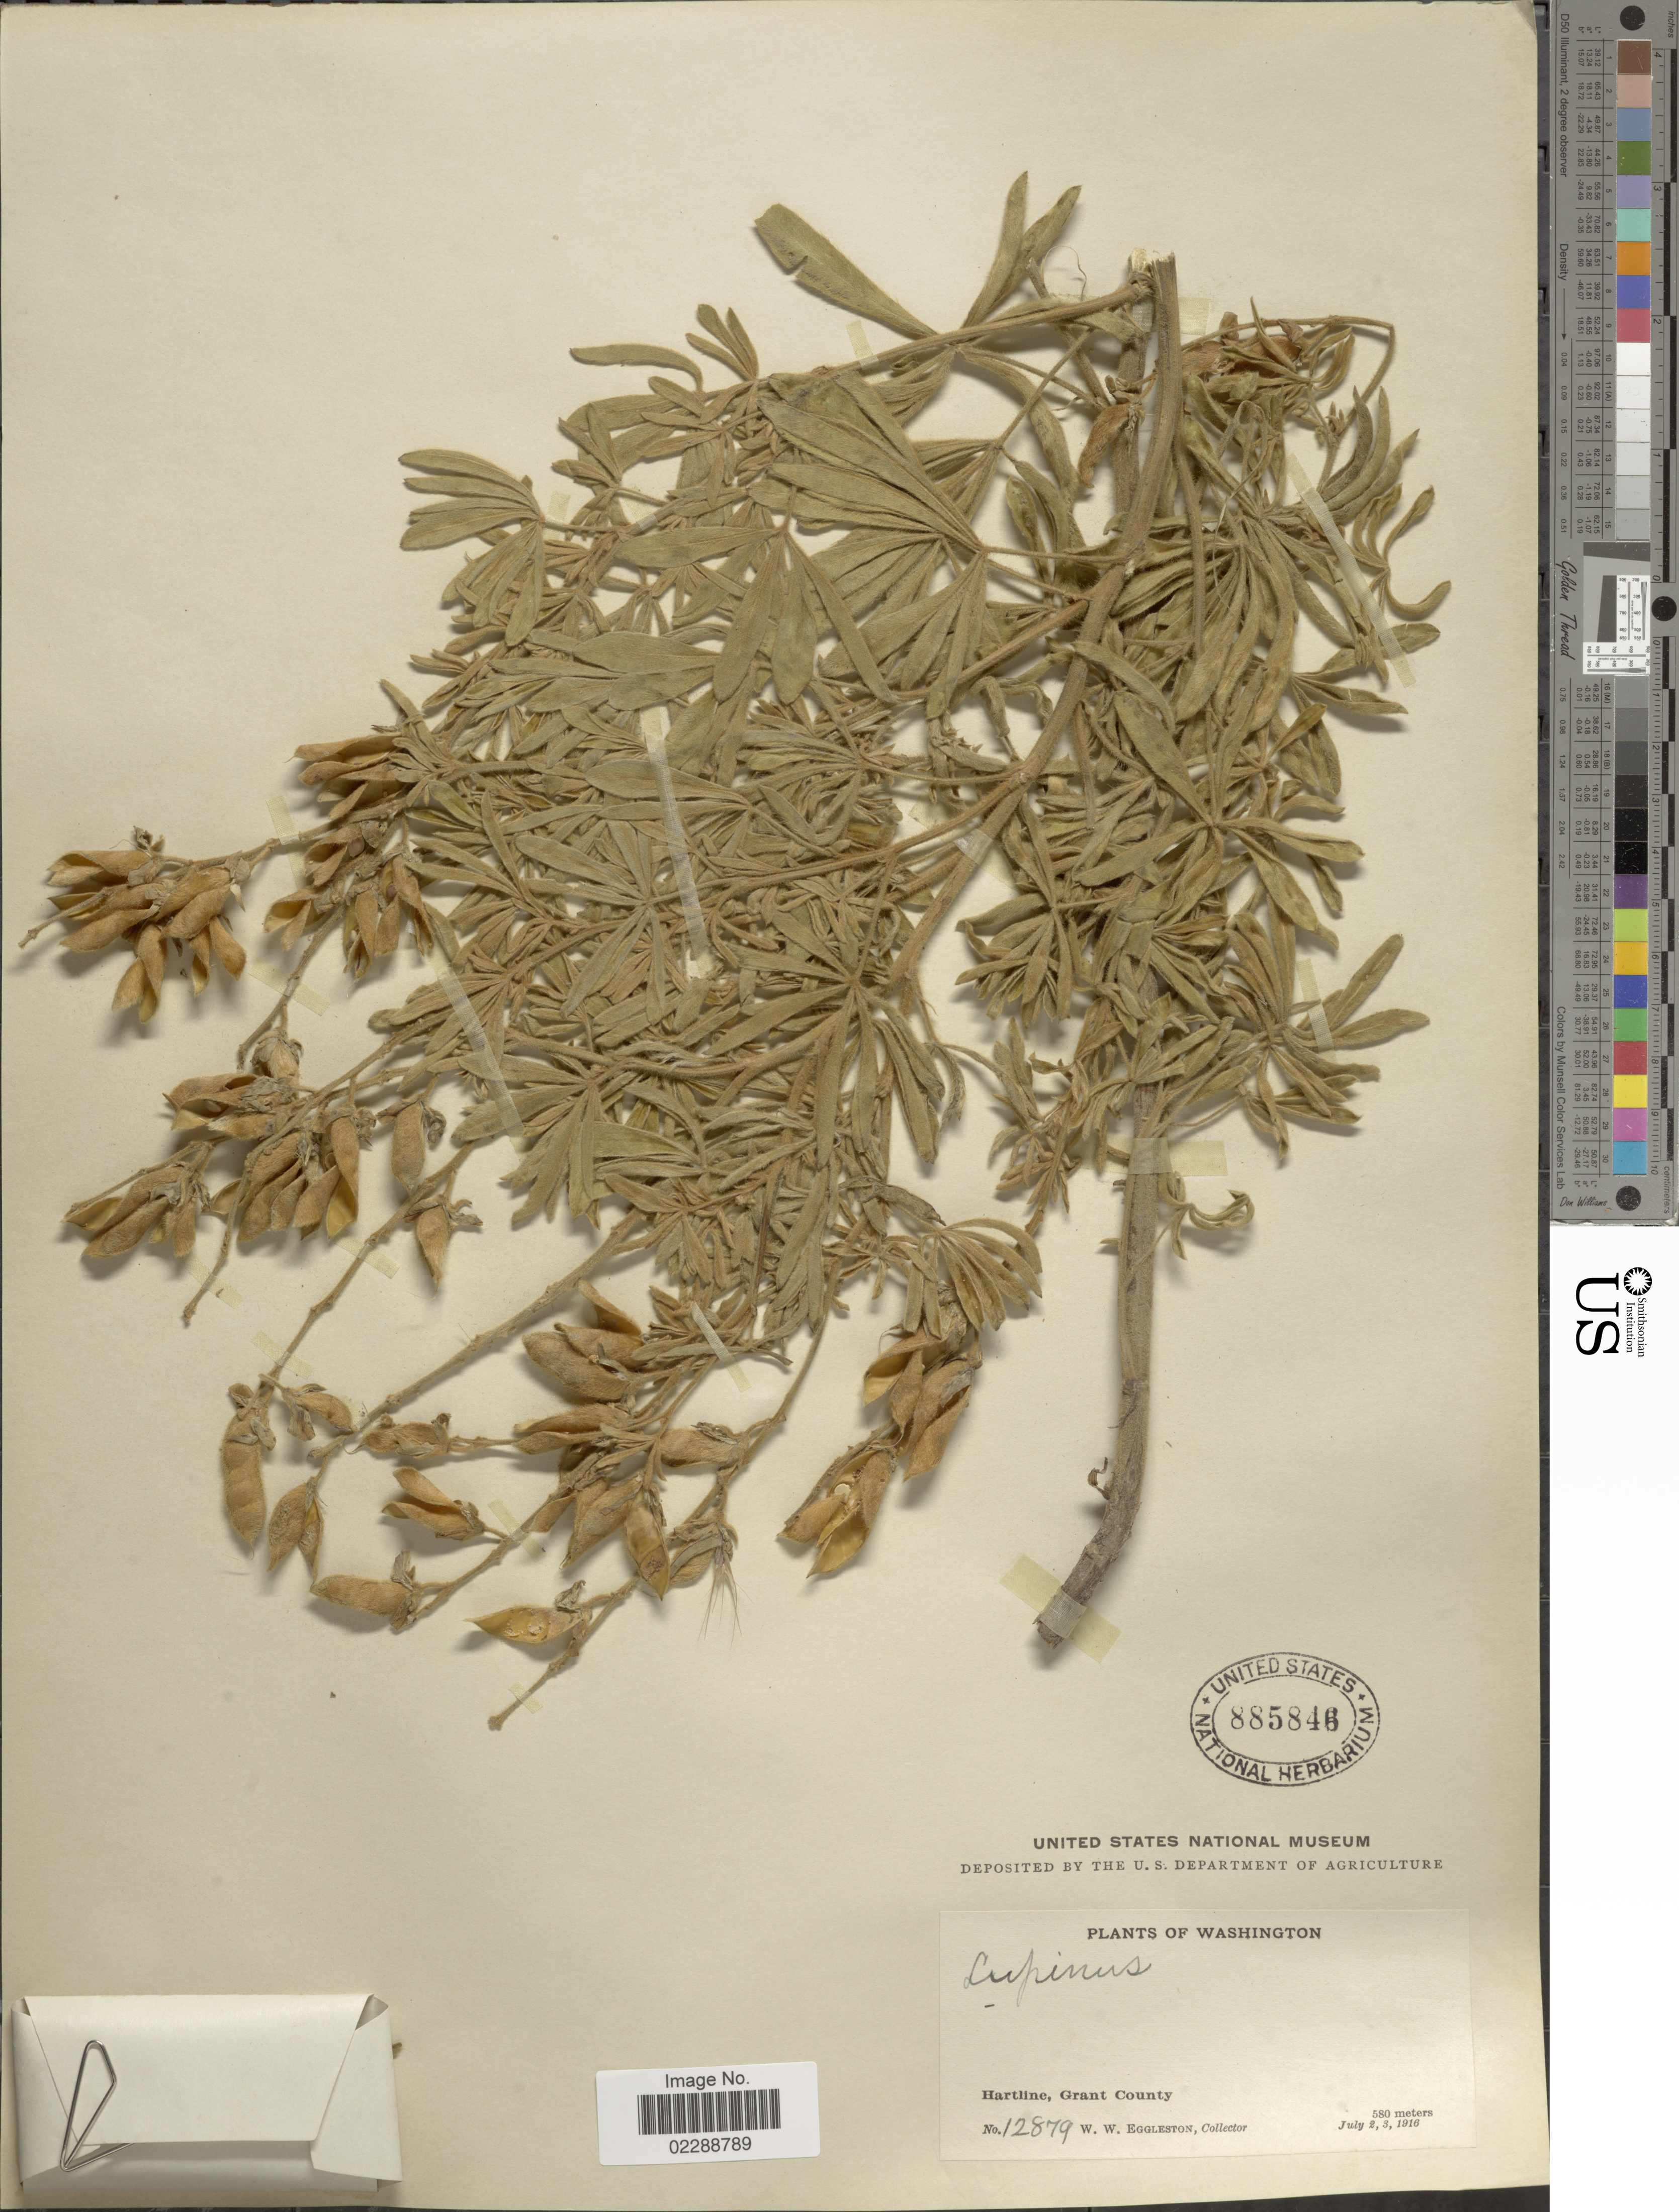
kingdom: Plantae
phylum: Tracheophyta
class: Magnoliopsida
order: Fabales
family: Fabaceae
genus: Lupinus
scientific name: Lupinus sp.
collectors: W. W. Eggleston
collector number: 12879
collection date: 1916-07-02/1916-07-03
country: United States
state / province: Washington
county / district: Grant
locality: Hartline, Grant County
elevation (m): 580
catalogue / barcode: US 885846